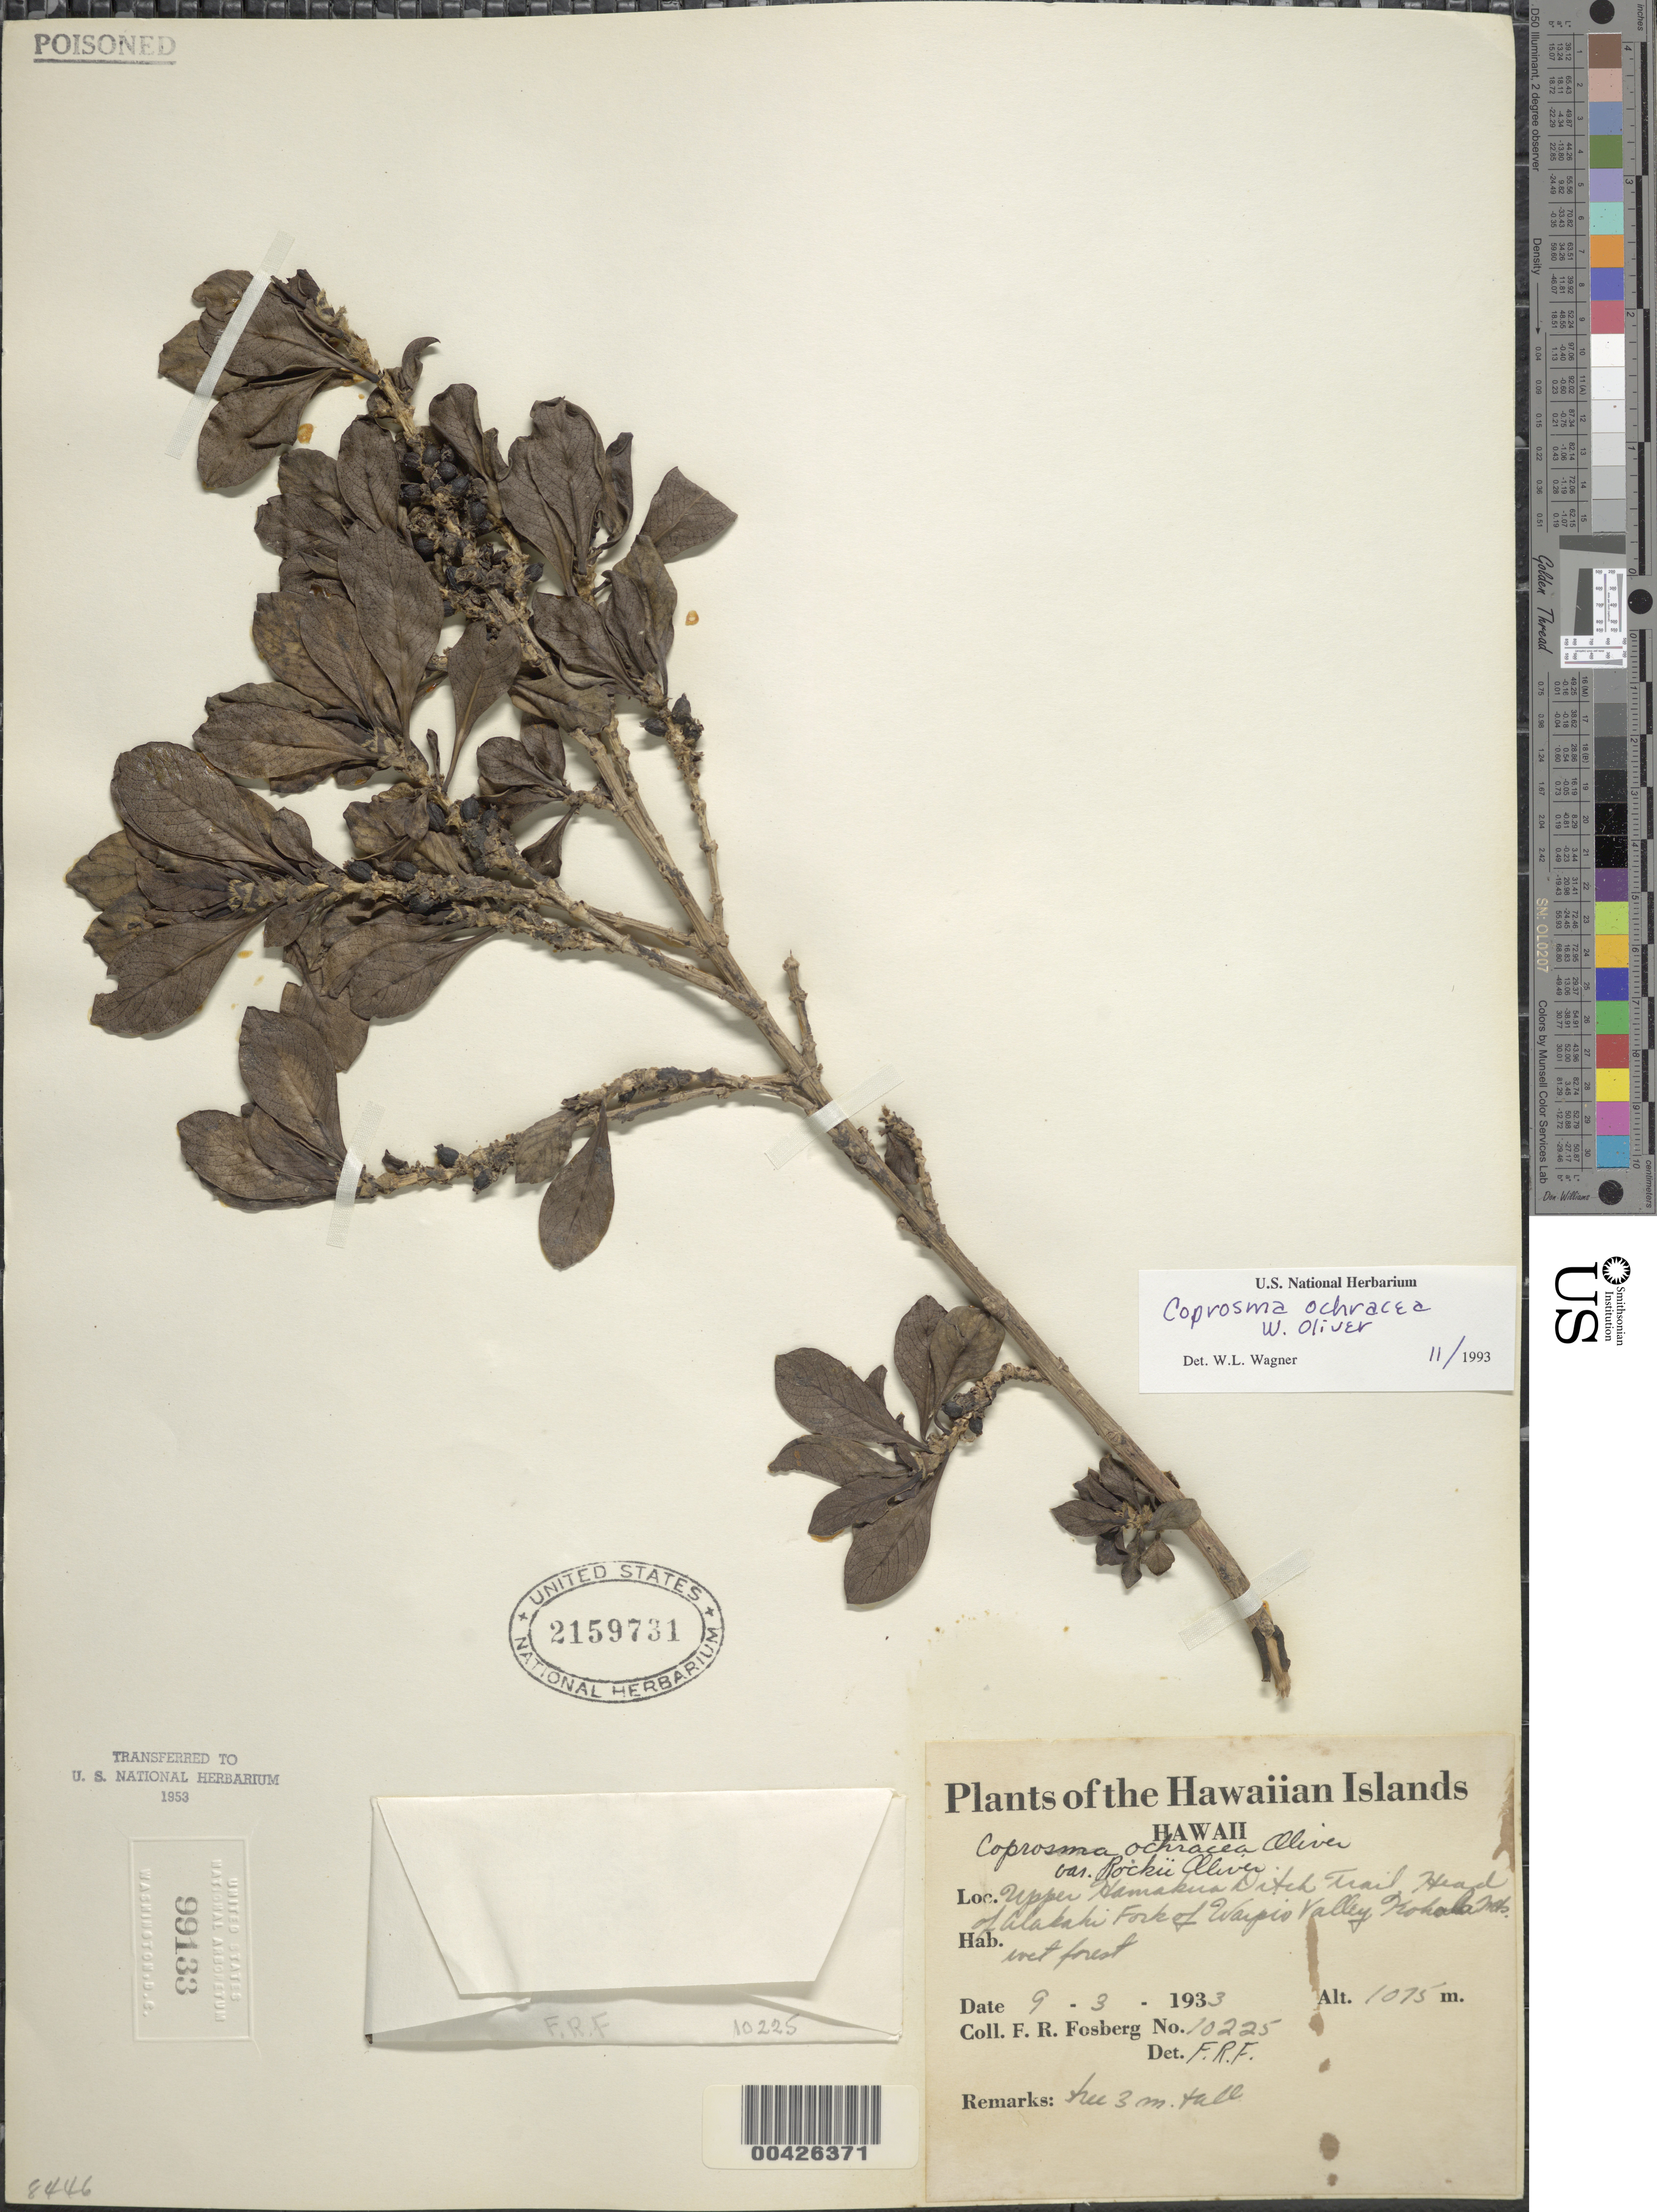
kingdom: Plantae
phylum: Tracheophyta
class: Magnoliopsida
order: Gentianales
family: Rubiaceae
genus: Coprosma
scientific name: Coprosma ochracea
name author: W.R.B. Oliv.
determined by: Wagner, W. L., (BOT), Smithsonian Institution - National Museum of Natural History (UNITED STATES)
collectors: F. R. Fosberg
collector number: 10225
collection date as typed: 3 Sep 1933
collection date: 1933-09-03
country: United States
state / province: Hawaii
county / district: Hawaii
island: Hawaii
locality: Upper, Hamakua Ditch Trail, Head of Alakahi Fork of Waipio Valley, Kohola Mts.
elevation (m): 328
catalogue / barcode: US 2159731